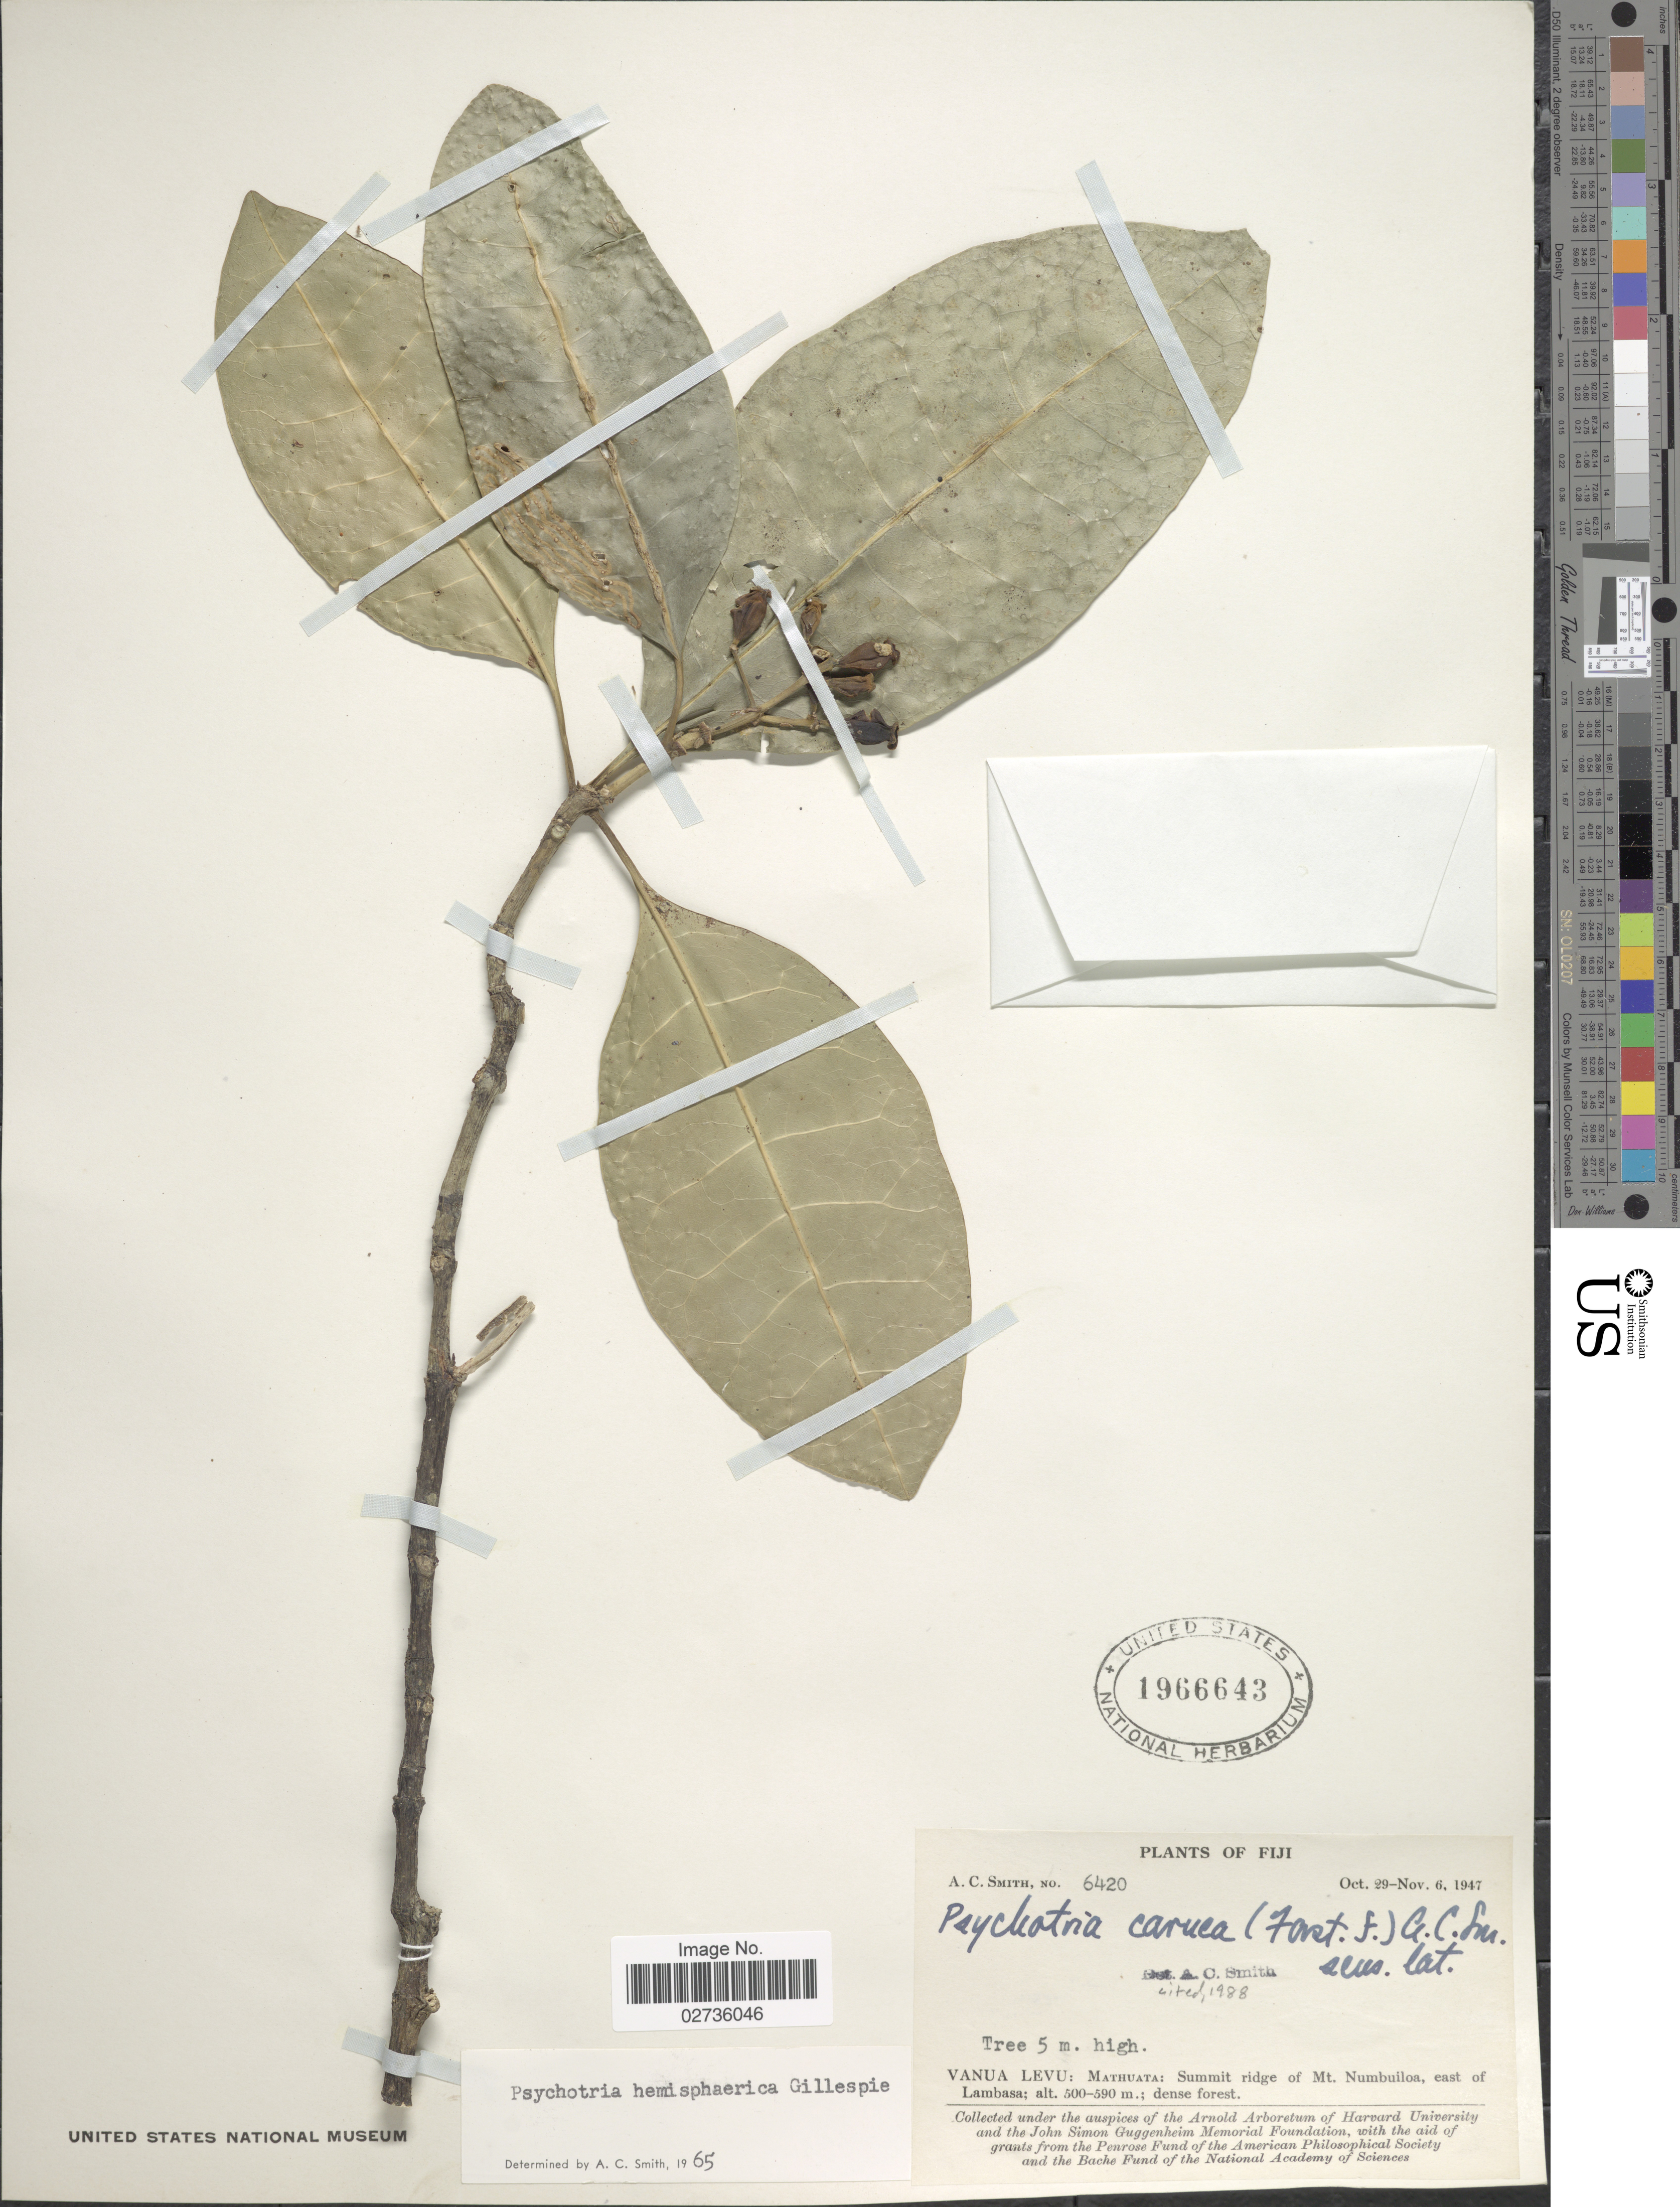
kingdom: Plantae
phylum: Tracheophyta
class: Magnoliopsida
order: Gentianales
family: Rubiaceae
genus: Psychotria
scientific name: Psychotria carnea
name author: (G. Forst.) A.C. Sm.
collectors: A. C. Smith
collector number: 6420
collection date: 1947-10-29/1947-11-06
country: Fiji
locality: Vanua Levu: Mathuata: Summit ridge of Mt. Numbuiloa, east of Lambasa.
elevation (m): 500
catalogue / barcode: US 1966643